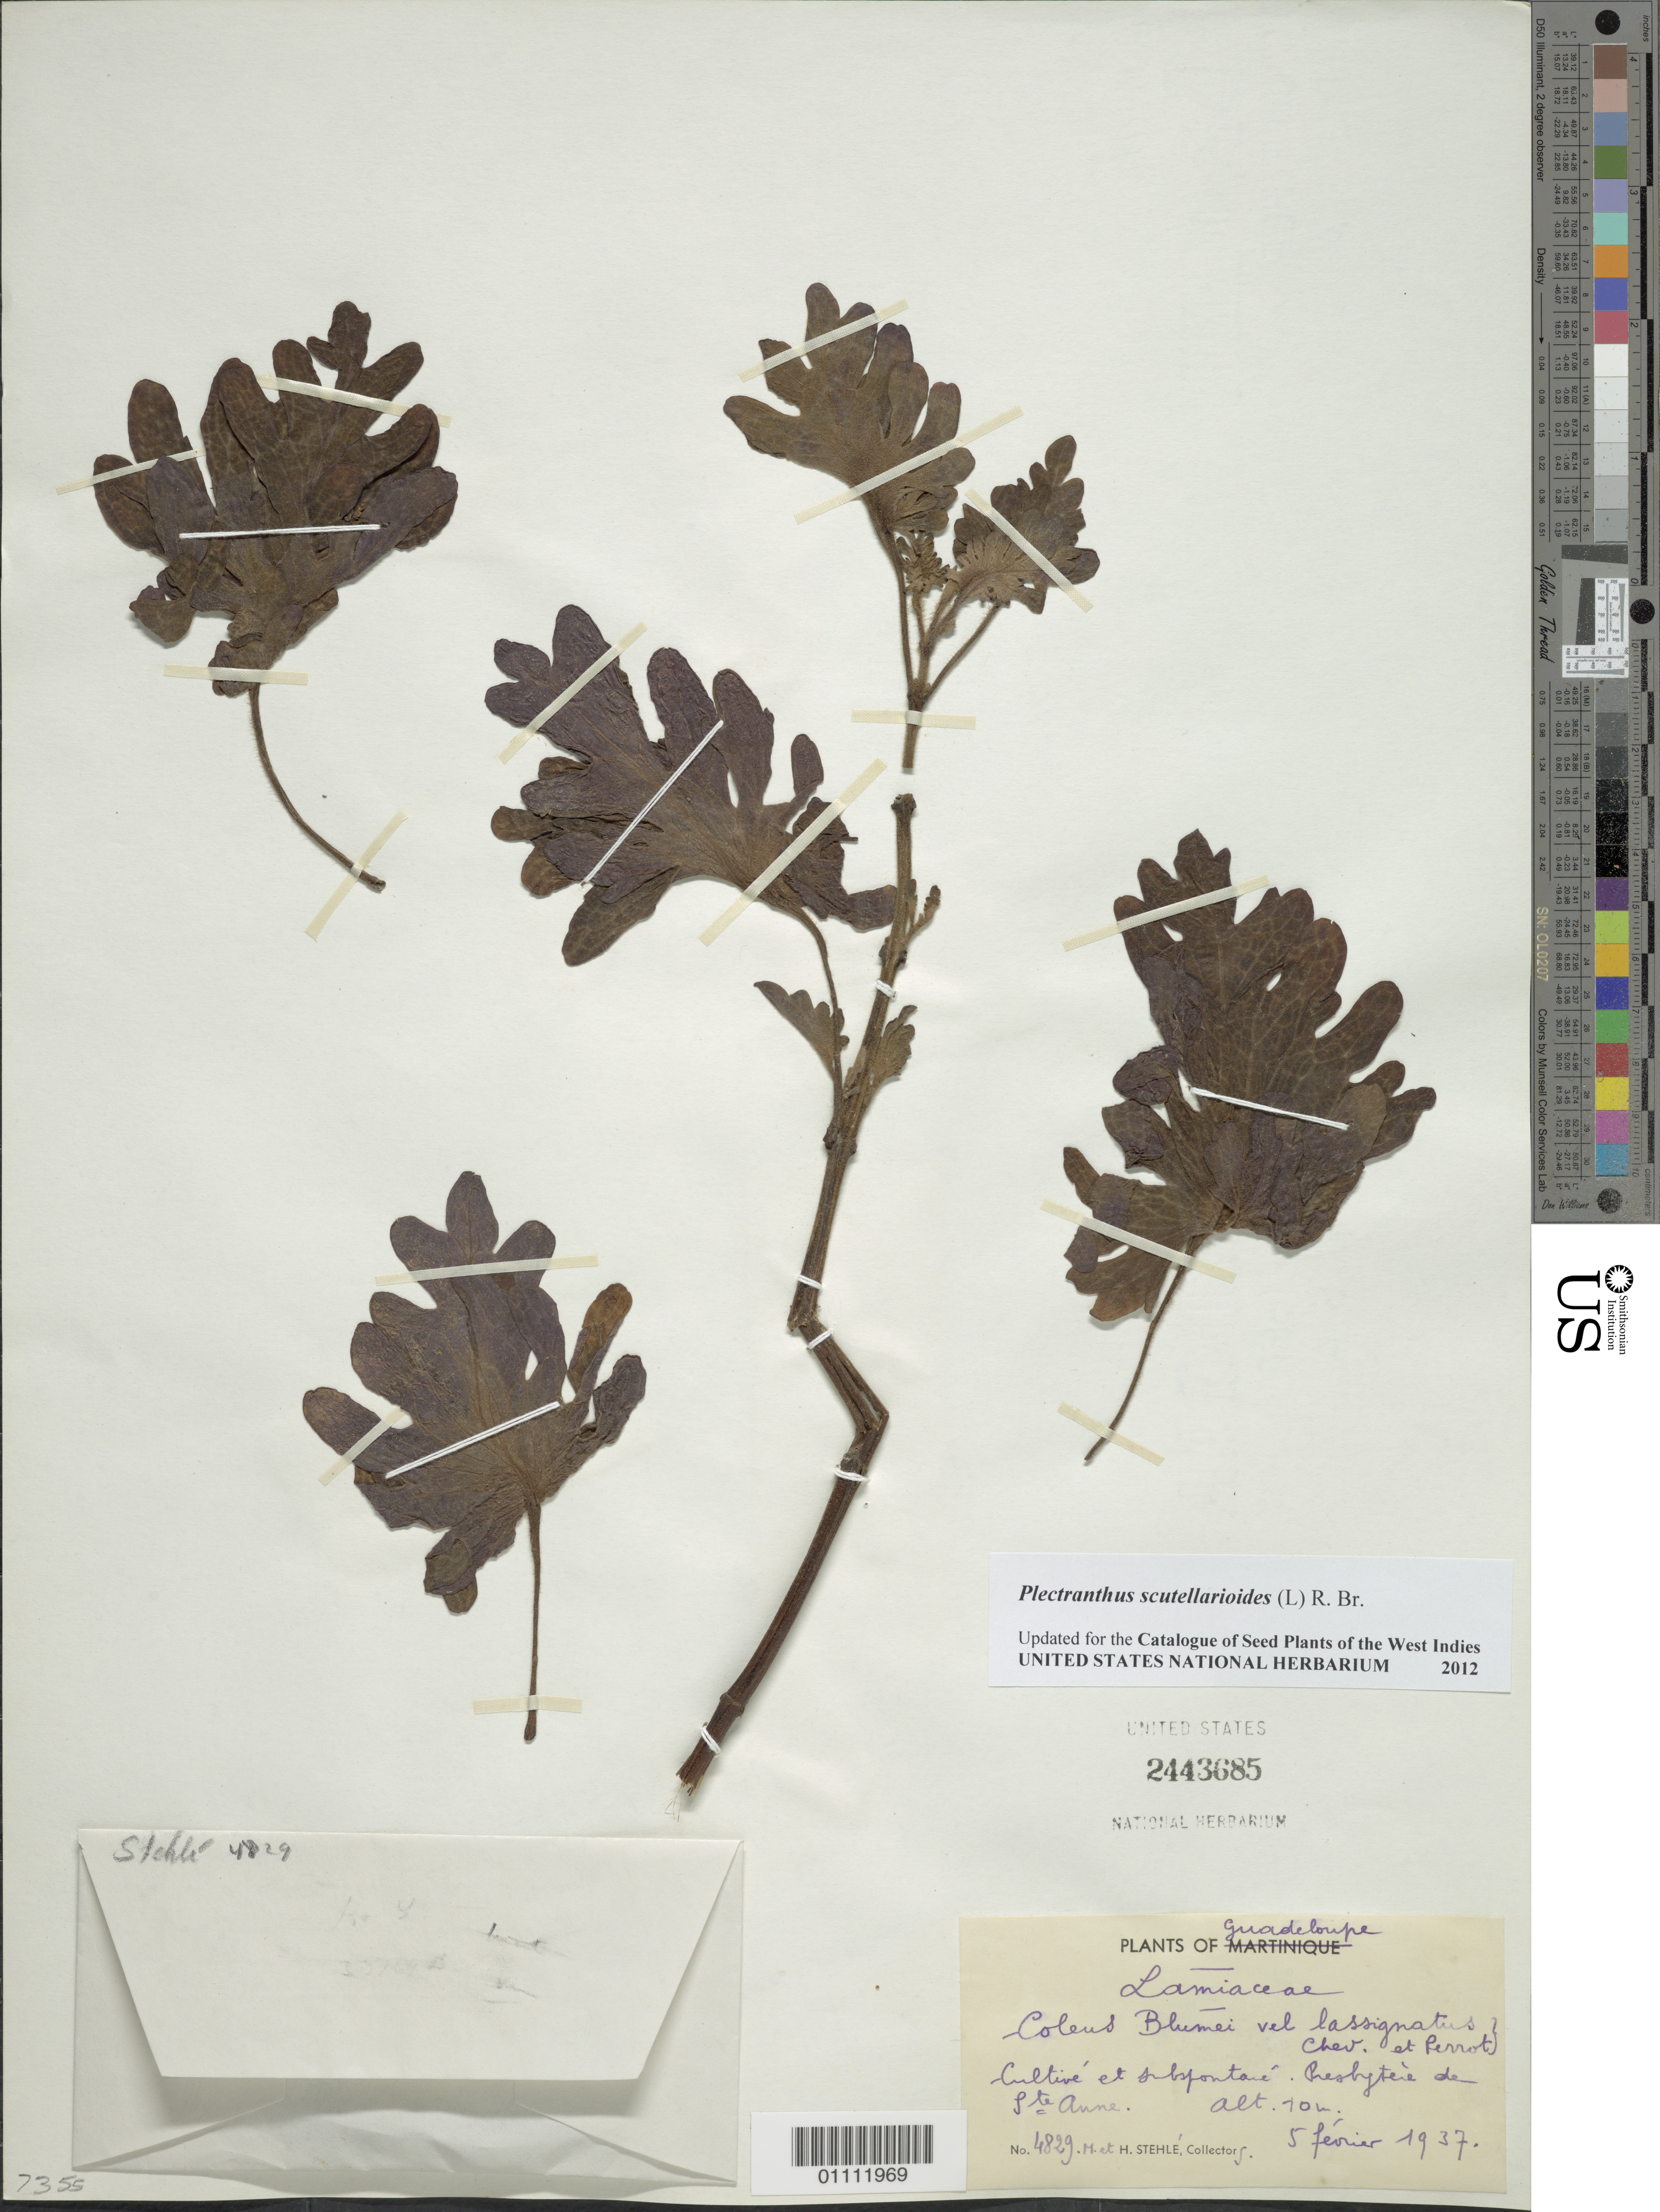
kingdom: Plantae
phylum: Tracheophyta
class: Magnoliopsida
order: Lamiales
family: Lamiaceae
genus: Plectranthus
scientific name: Plectranthus scutellarioides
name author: (L.) R. Br.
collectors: H. Stehlé & M. Stehlé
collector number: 4829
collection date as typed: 05 Feb 1937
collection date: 1937-02-05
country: Guadeloupe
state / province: St. Ann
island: Grande Terre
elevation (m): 70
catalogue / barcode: US 2443685